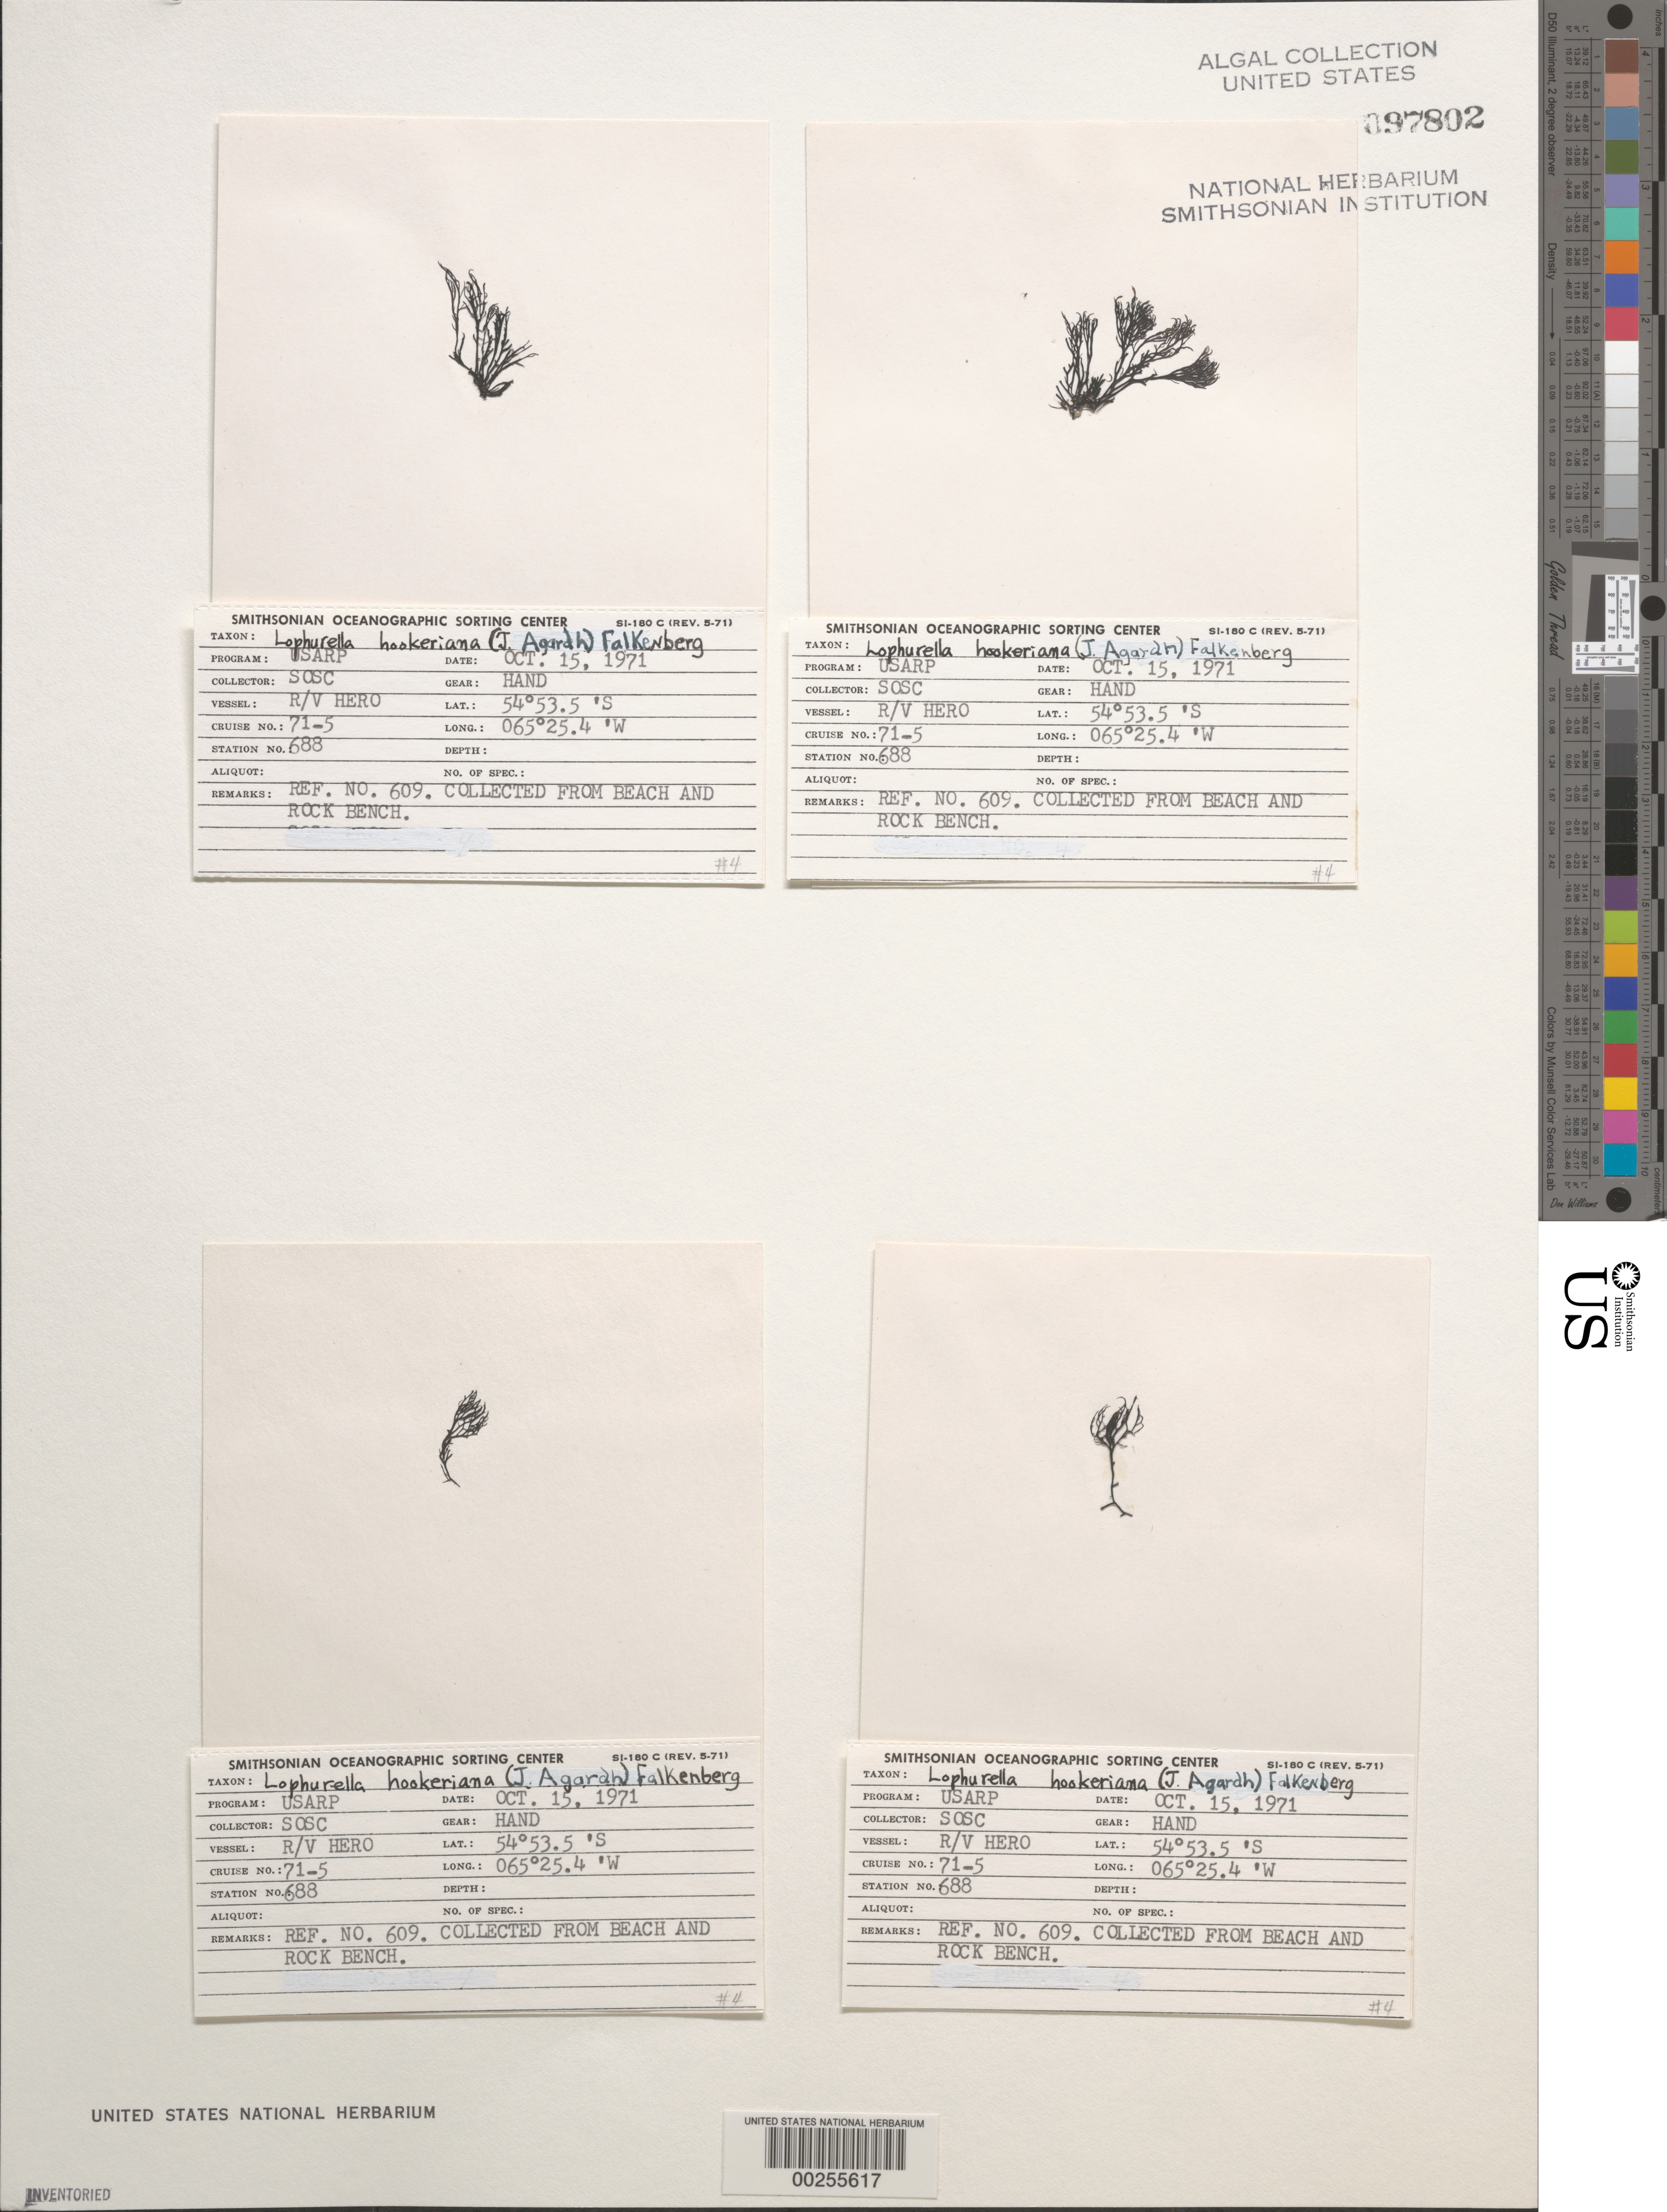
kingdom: Plantae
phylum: Rhodophyta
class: Florideophyceae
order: Ceramiales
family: Rhodomelaceae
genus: Lophurella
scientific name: Lophurella hookeriana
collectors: SOSC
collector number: Station 688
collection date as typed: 15 Oct 1971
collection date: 1971-10-15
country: Argentina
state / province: Tierra del Fuego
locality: Tierra del Fuego, near Isla de los Estados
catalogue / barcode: US 97802